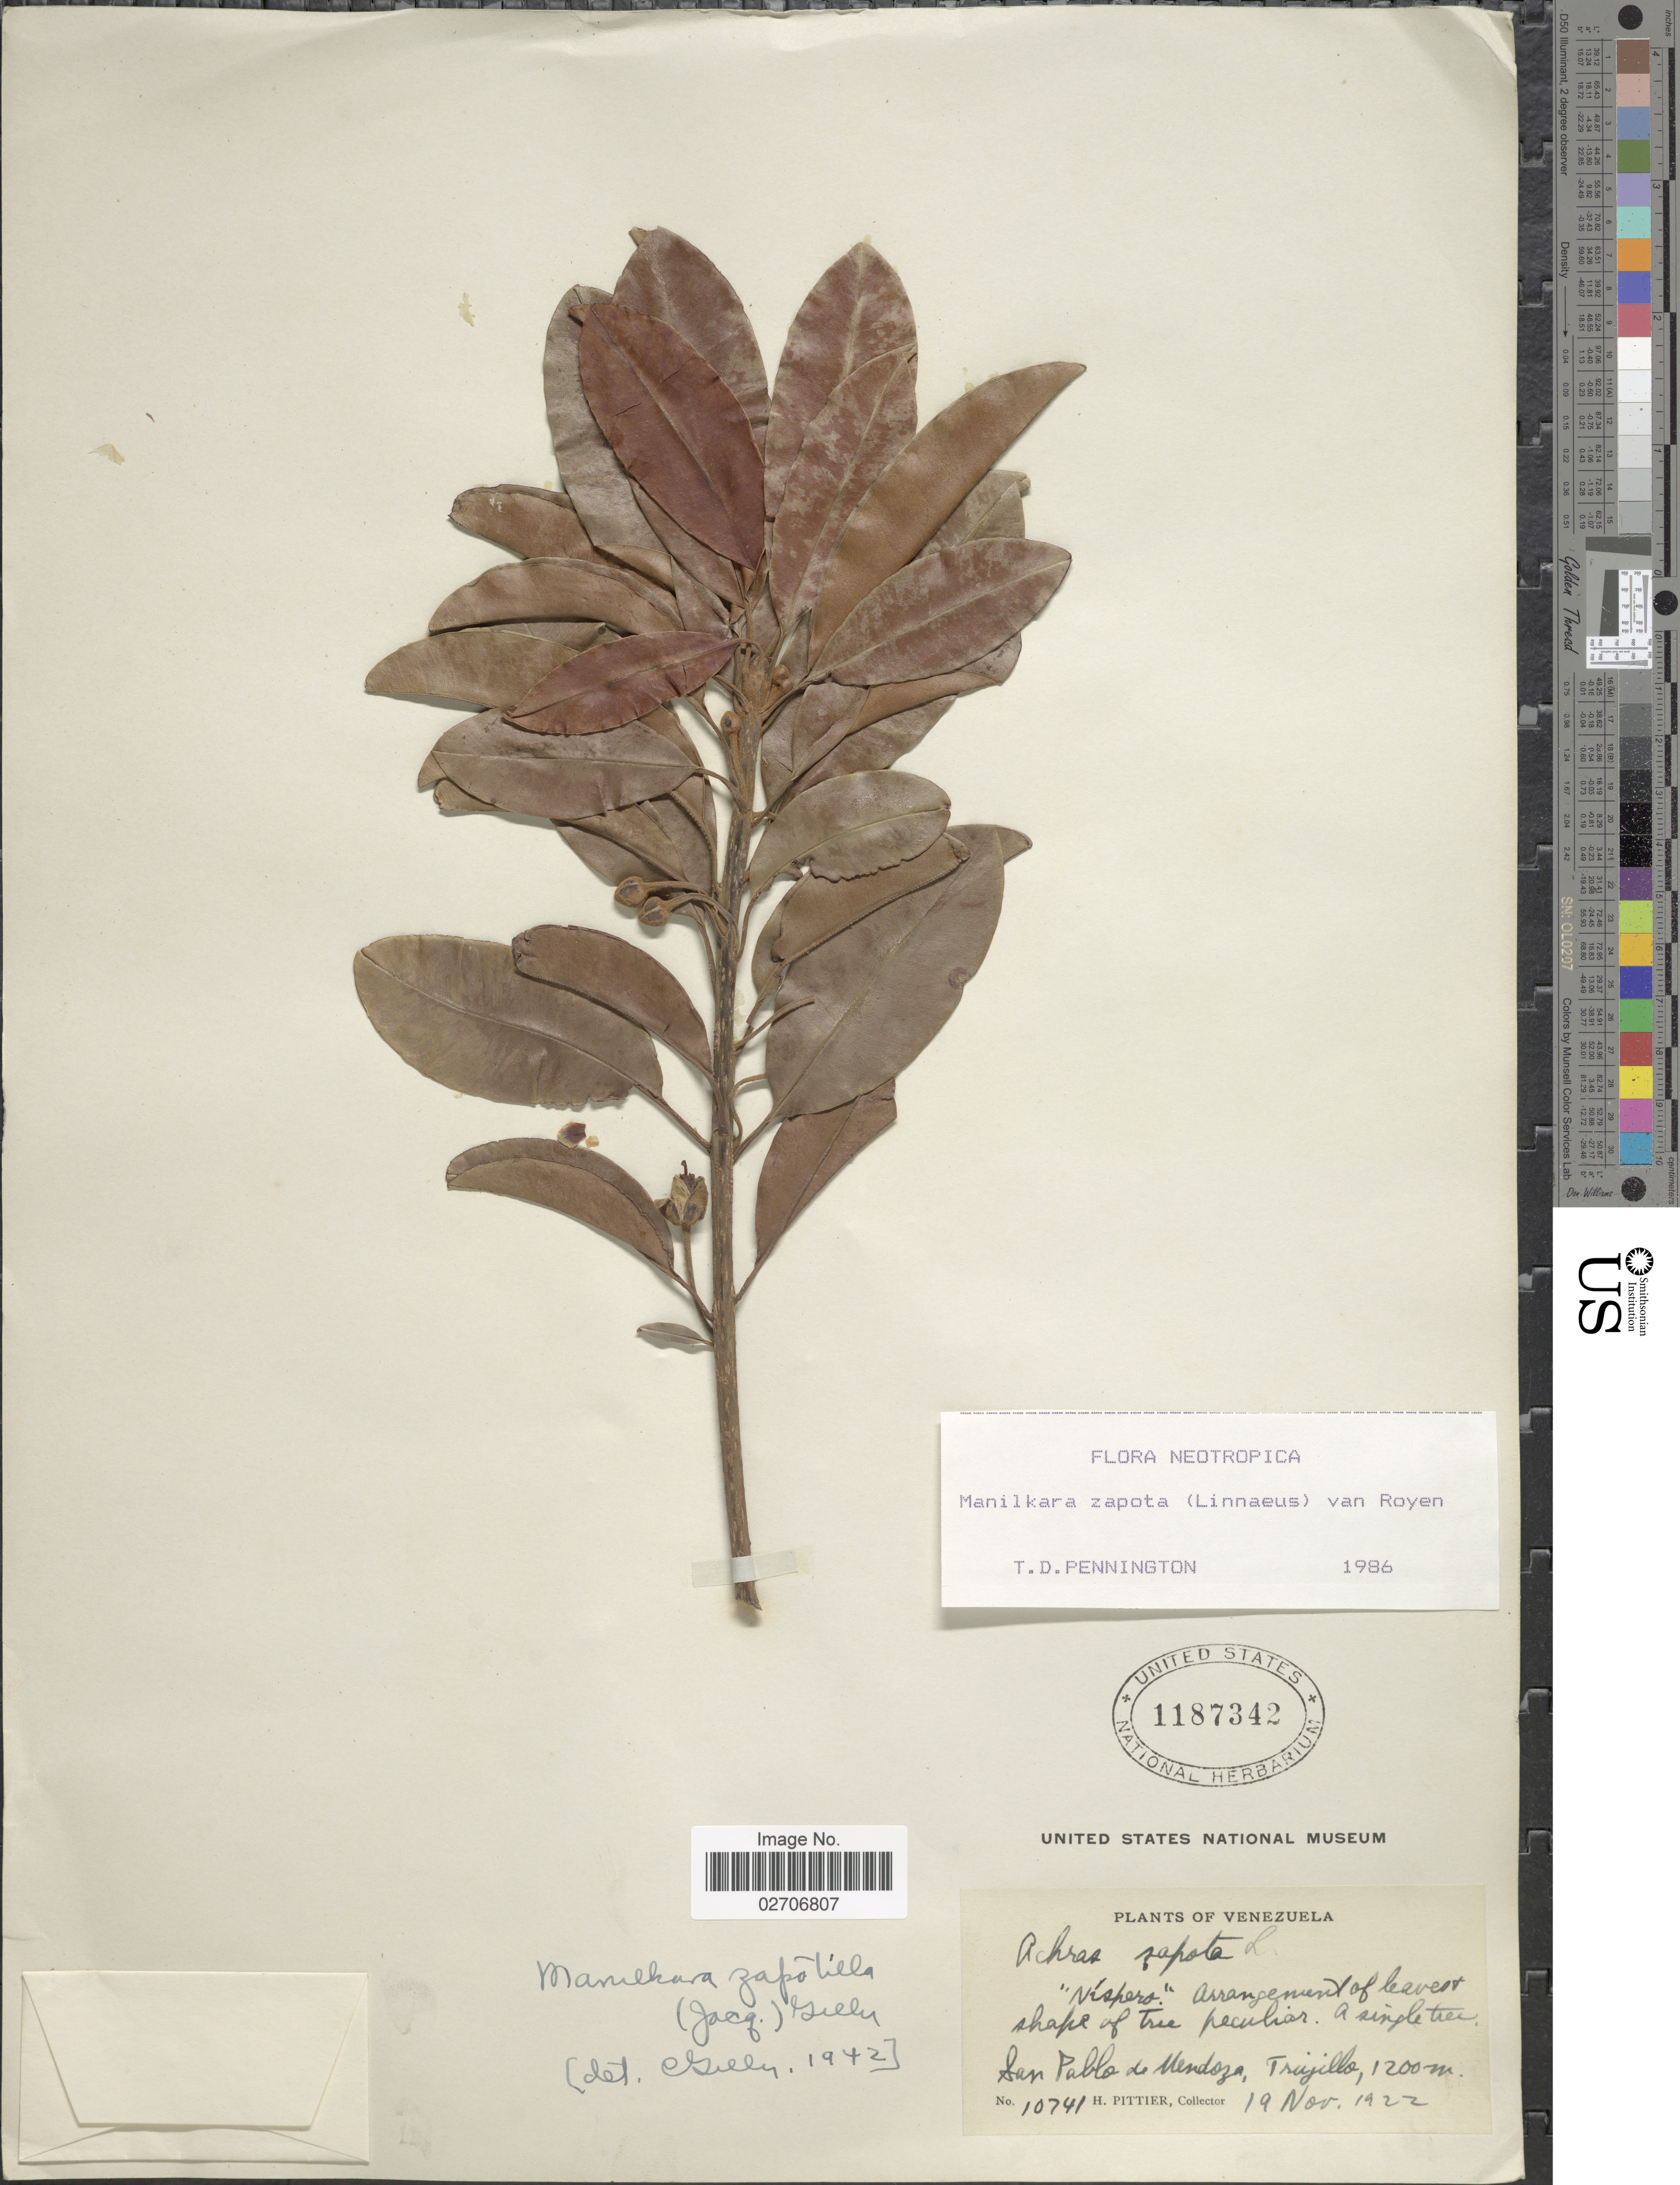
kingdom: Plantae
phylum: Tracheophyta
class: Magnoliopsida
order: Ericales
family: Sapotaceae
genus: Manilkara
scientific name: Manilkara zapota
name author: (L.) P. Royen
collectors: H. F. Pittier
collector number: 10741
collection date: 1922-11-19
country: Venezuela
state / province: Trujillo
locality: San Pablo de Mendoza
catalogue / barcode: US 1187342